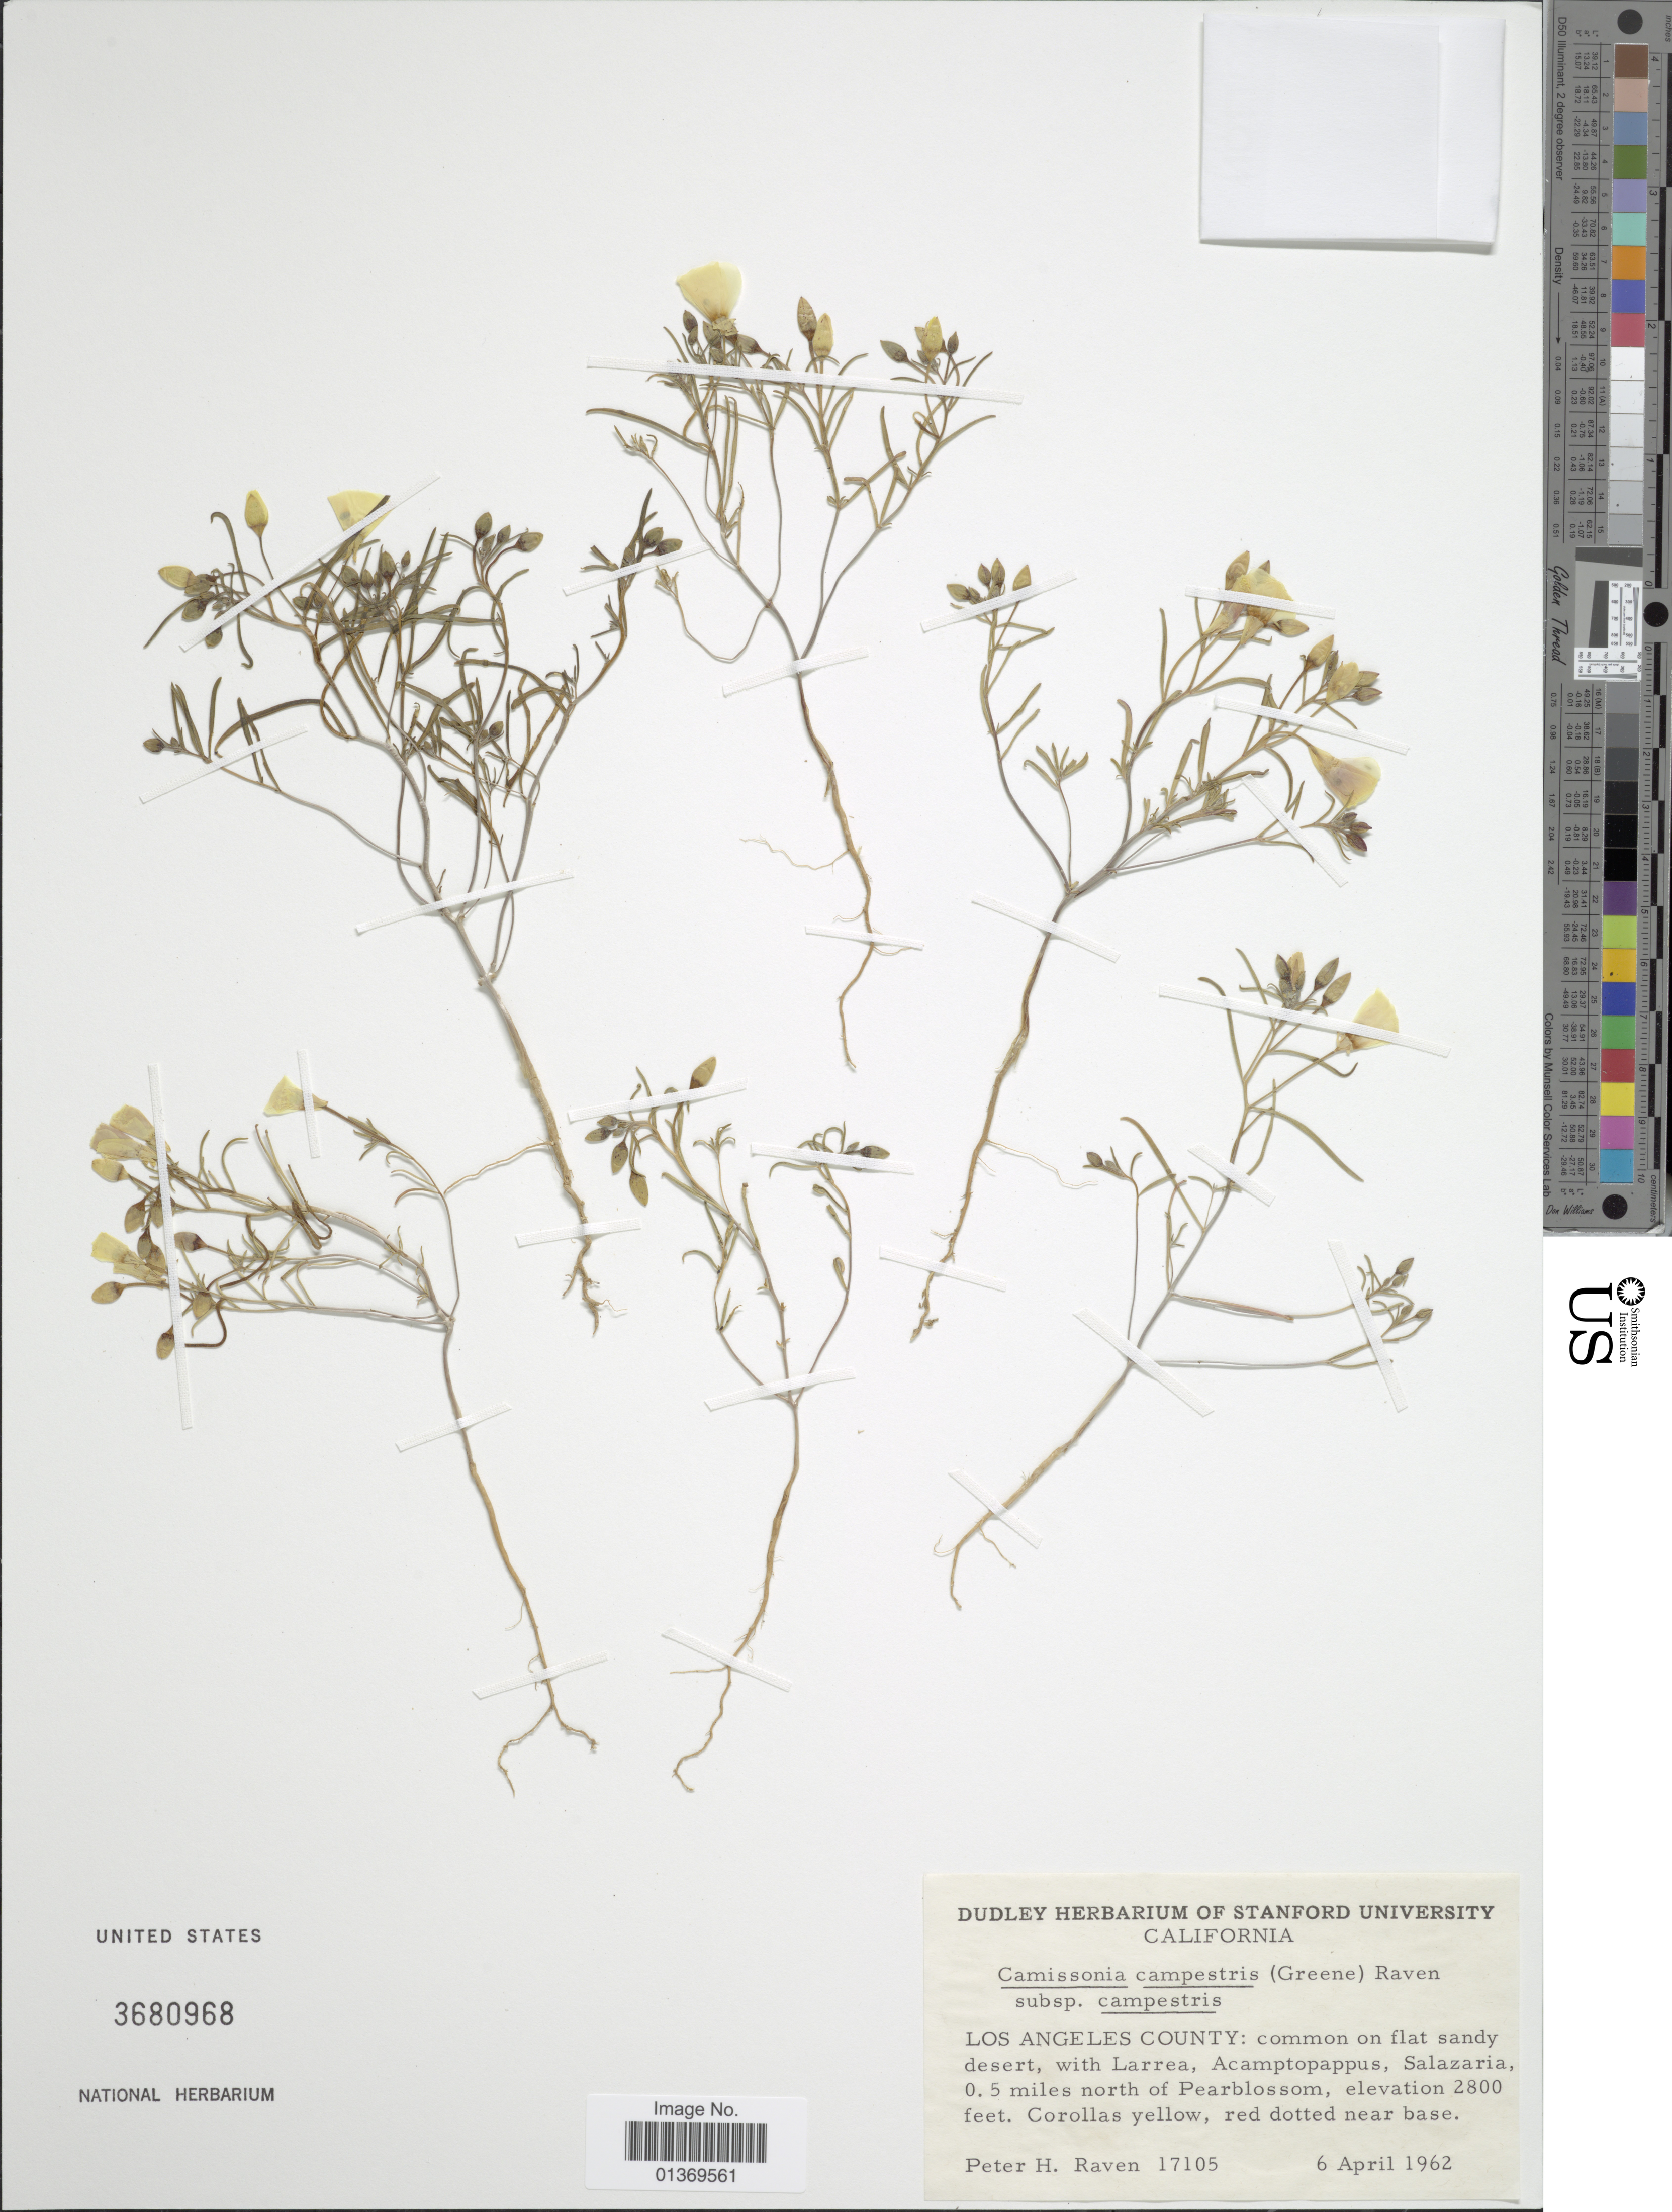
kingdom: Plantae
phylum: Tracheophyta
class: Magnoliopsida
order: Myrtales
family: Onagraceae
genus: Camissonia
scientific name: Camissonia campestris subsp. campestris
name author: (Greene) P.H. Raven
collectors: P. H. Raven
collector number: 17105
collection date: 1962-04-06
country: United States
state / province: California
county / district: Los Angeles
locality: Los Angeles County, 0.5 miles north of Pearblossom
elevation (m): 853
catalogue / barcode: US 3680968